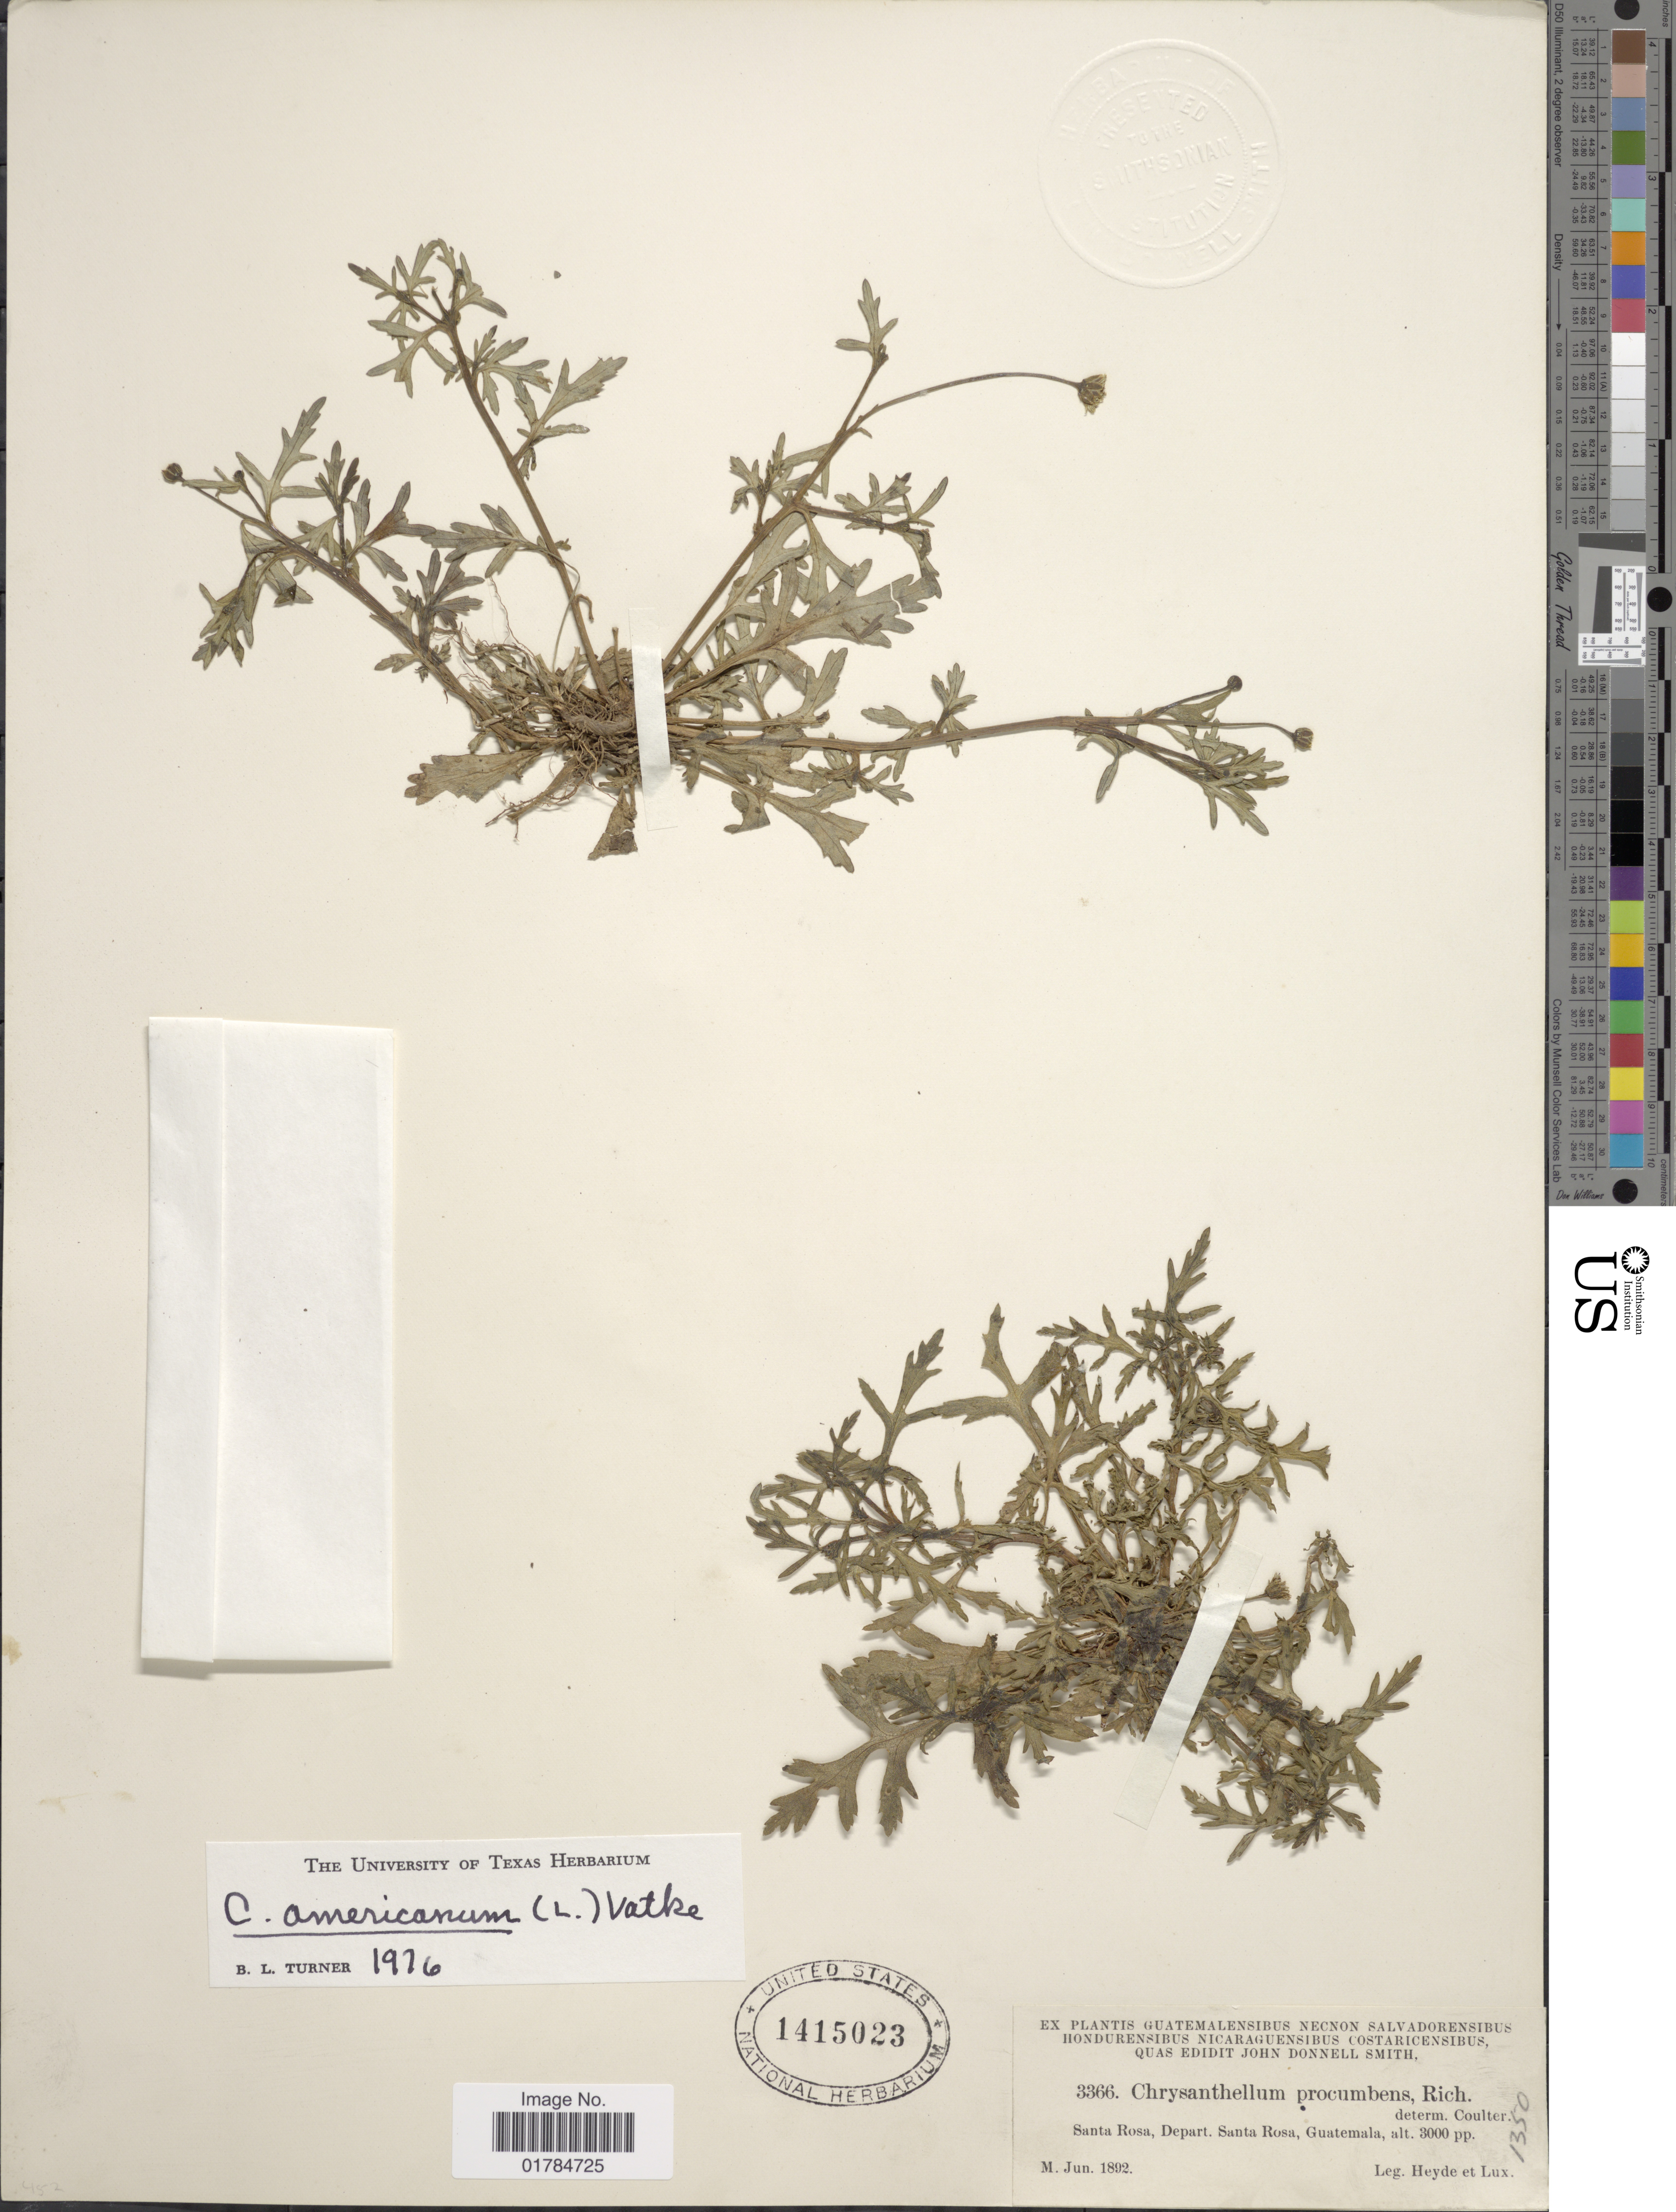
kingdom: Plantae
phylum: Tracheophyta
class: Magnoliopsida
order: Asterales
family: Asteraceae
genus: Chrysanthellum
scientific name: Chrysanthellum americanum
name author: (L.) Vatke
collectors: Heyde & Lux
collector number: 3366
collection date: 1892-06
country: Guatemala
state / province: Santa Rosa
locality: Santa Rosa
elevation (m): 914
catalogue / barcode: US 1415023